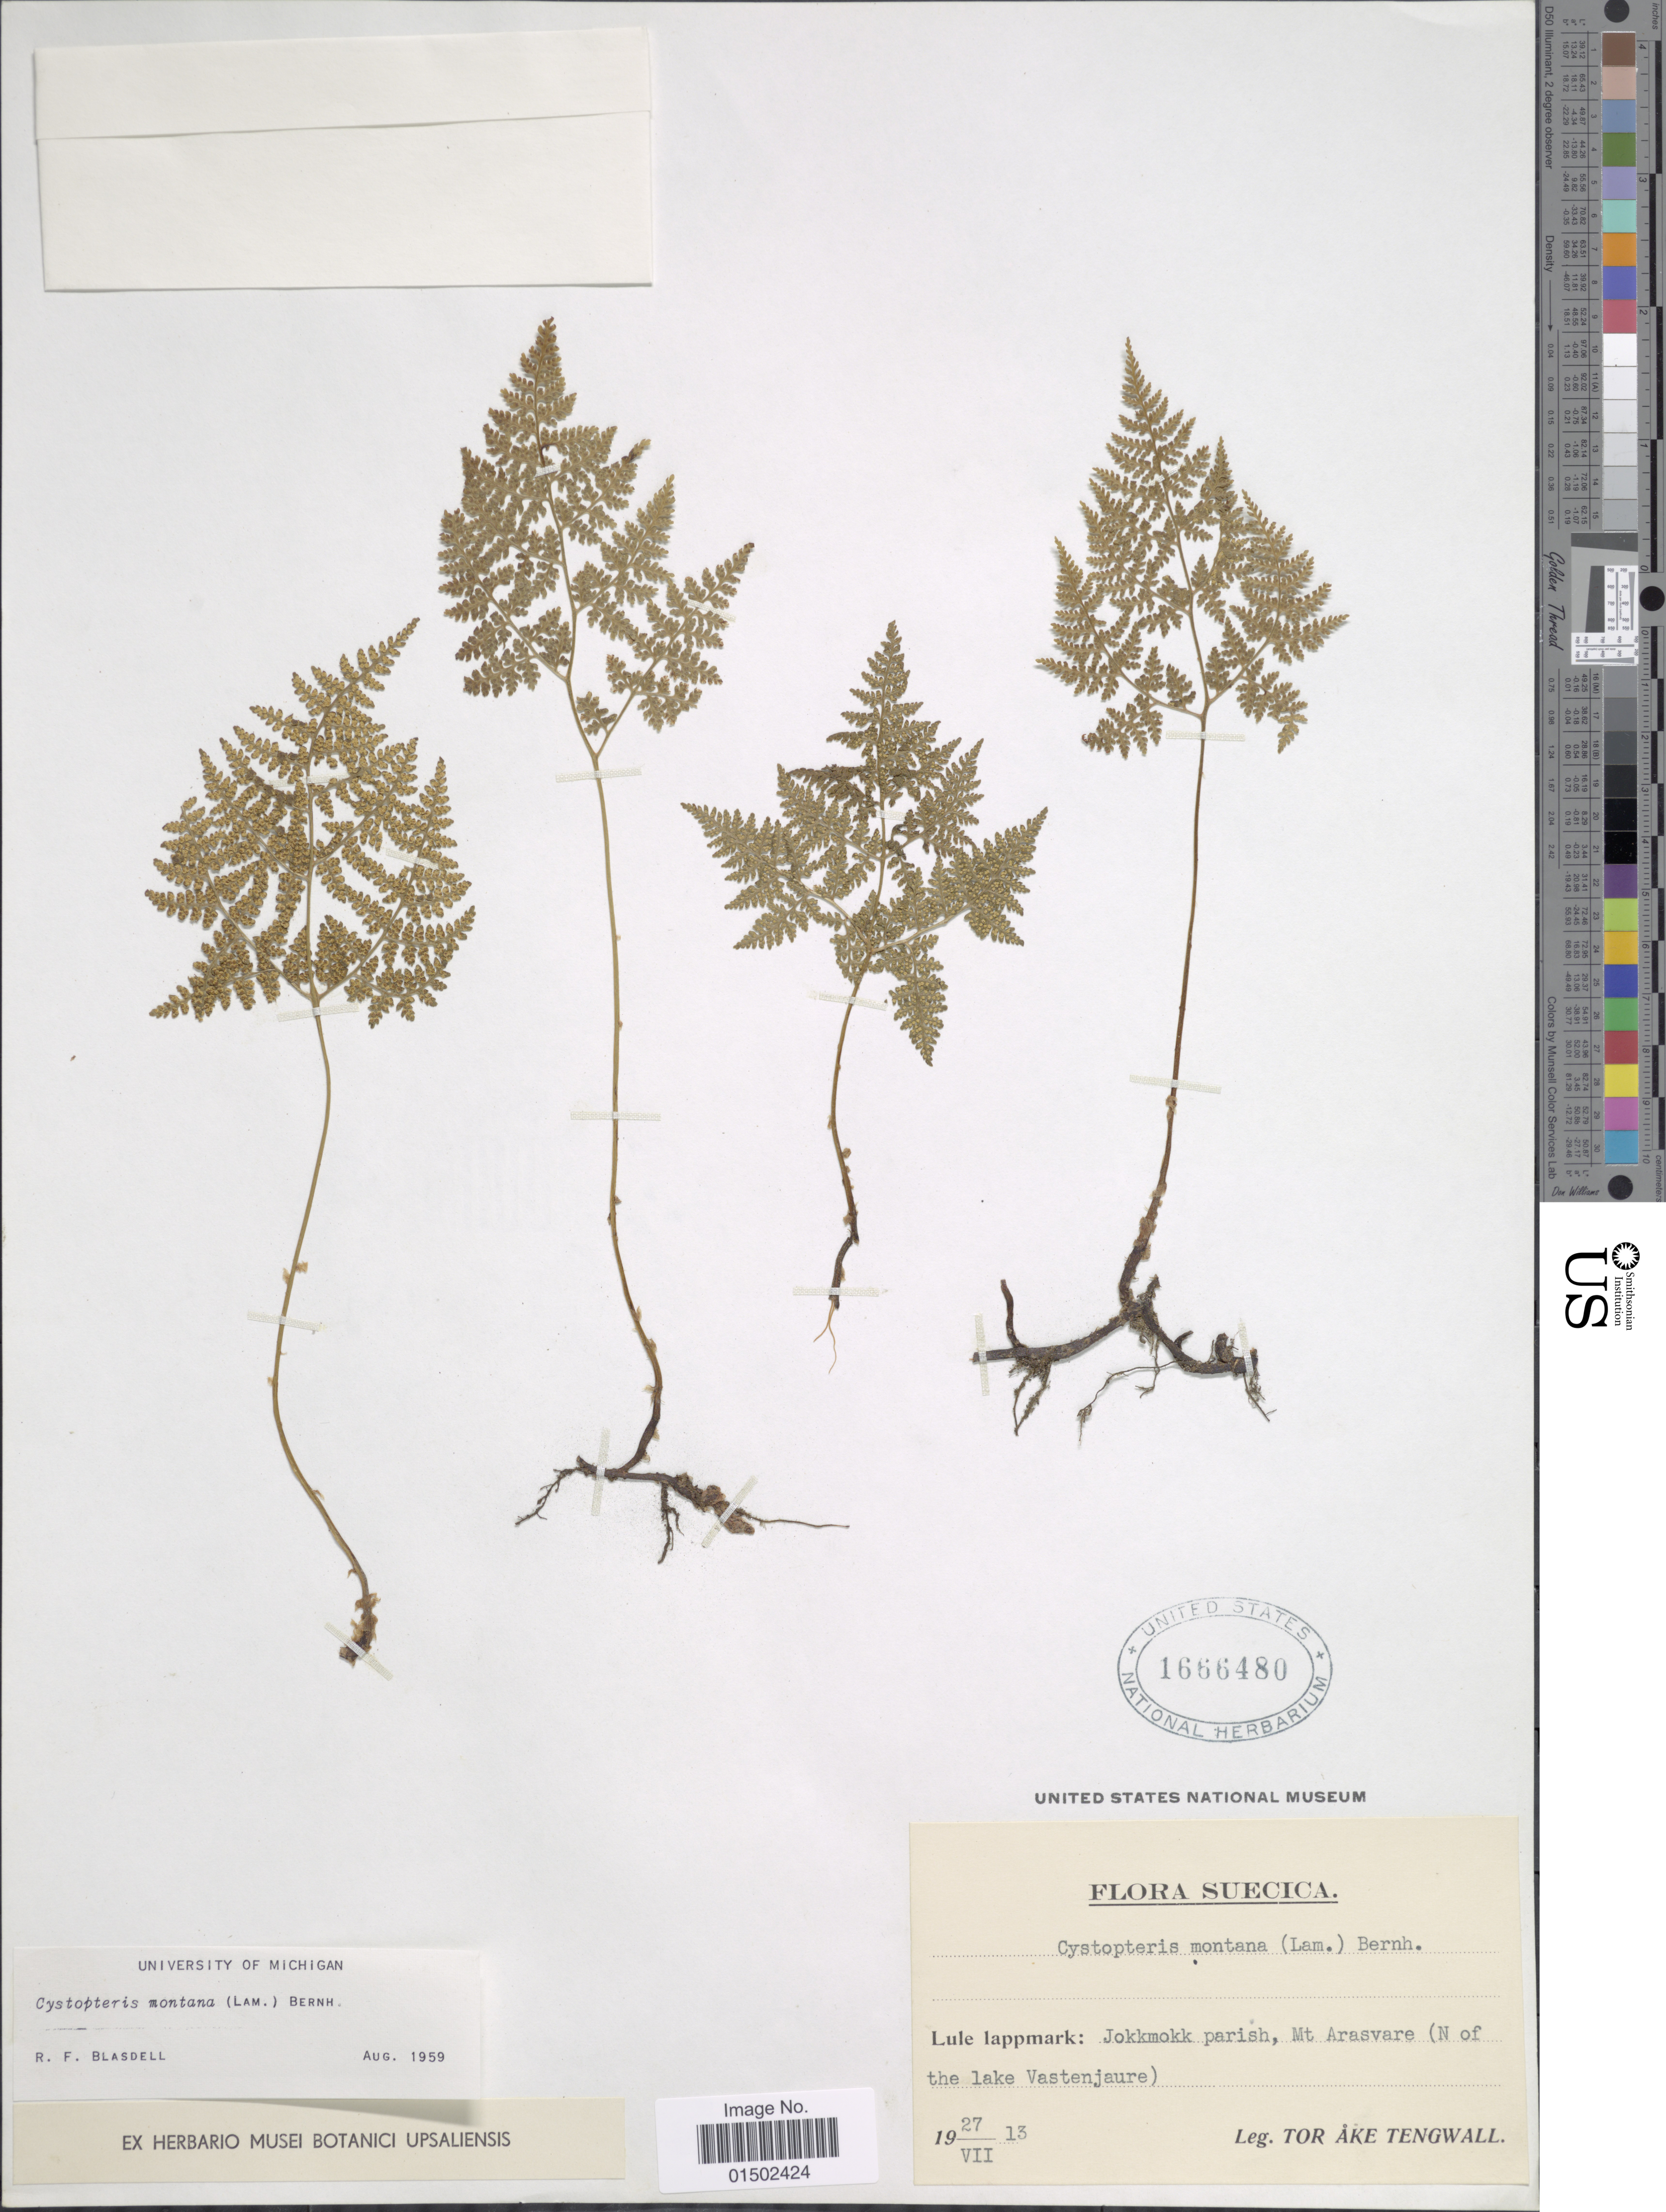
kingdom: Plantae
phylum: Tracheophyta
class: Polypodiopsida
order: Polypodiales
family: Cystopteridaceae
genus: Cystopteris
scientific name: Cystopteris montana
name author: (Lam.) Desv.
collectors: T. Tengwall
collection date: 1913-07-27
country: Sweden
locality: Suecica. Lule Lappmark: Jokkmokk parish, Mt. Arasvare (N of the lake Vastenjaure)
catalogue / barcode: US 1666480